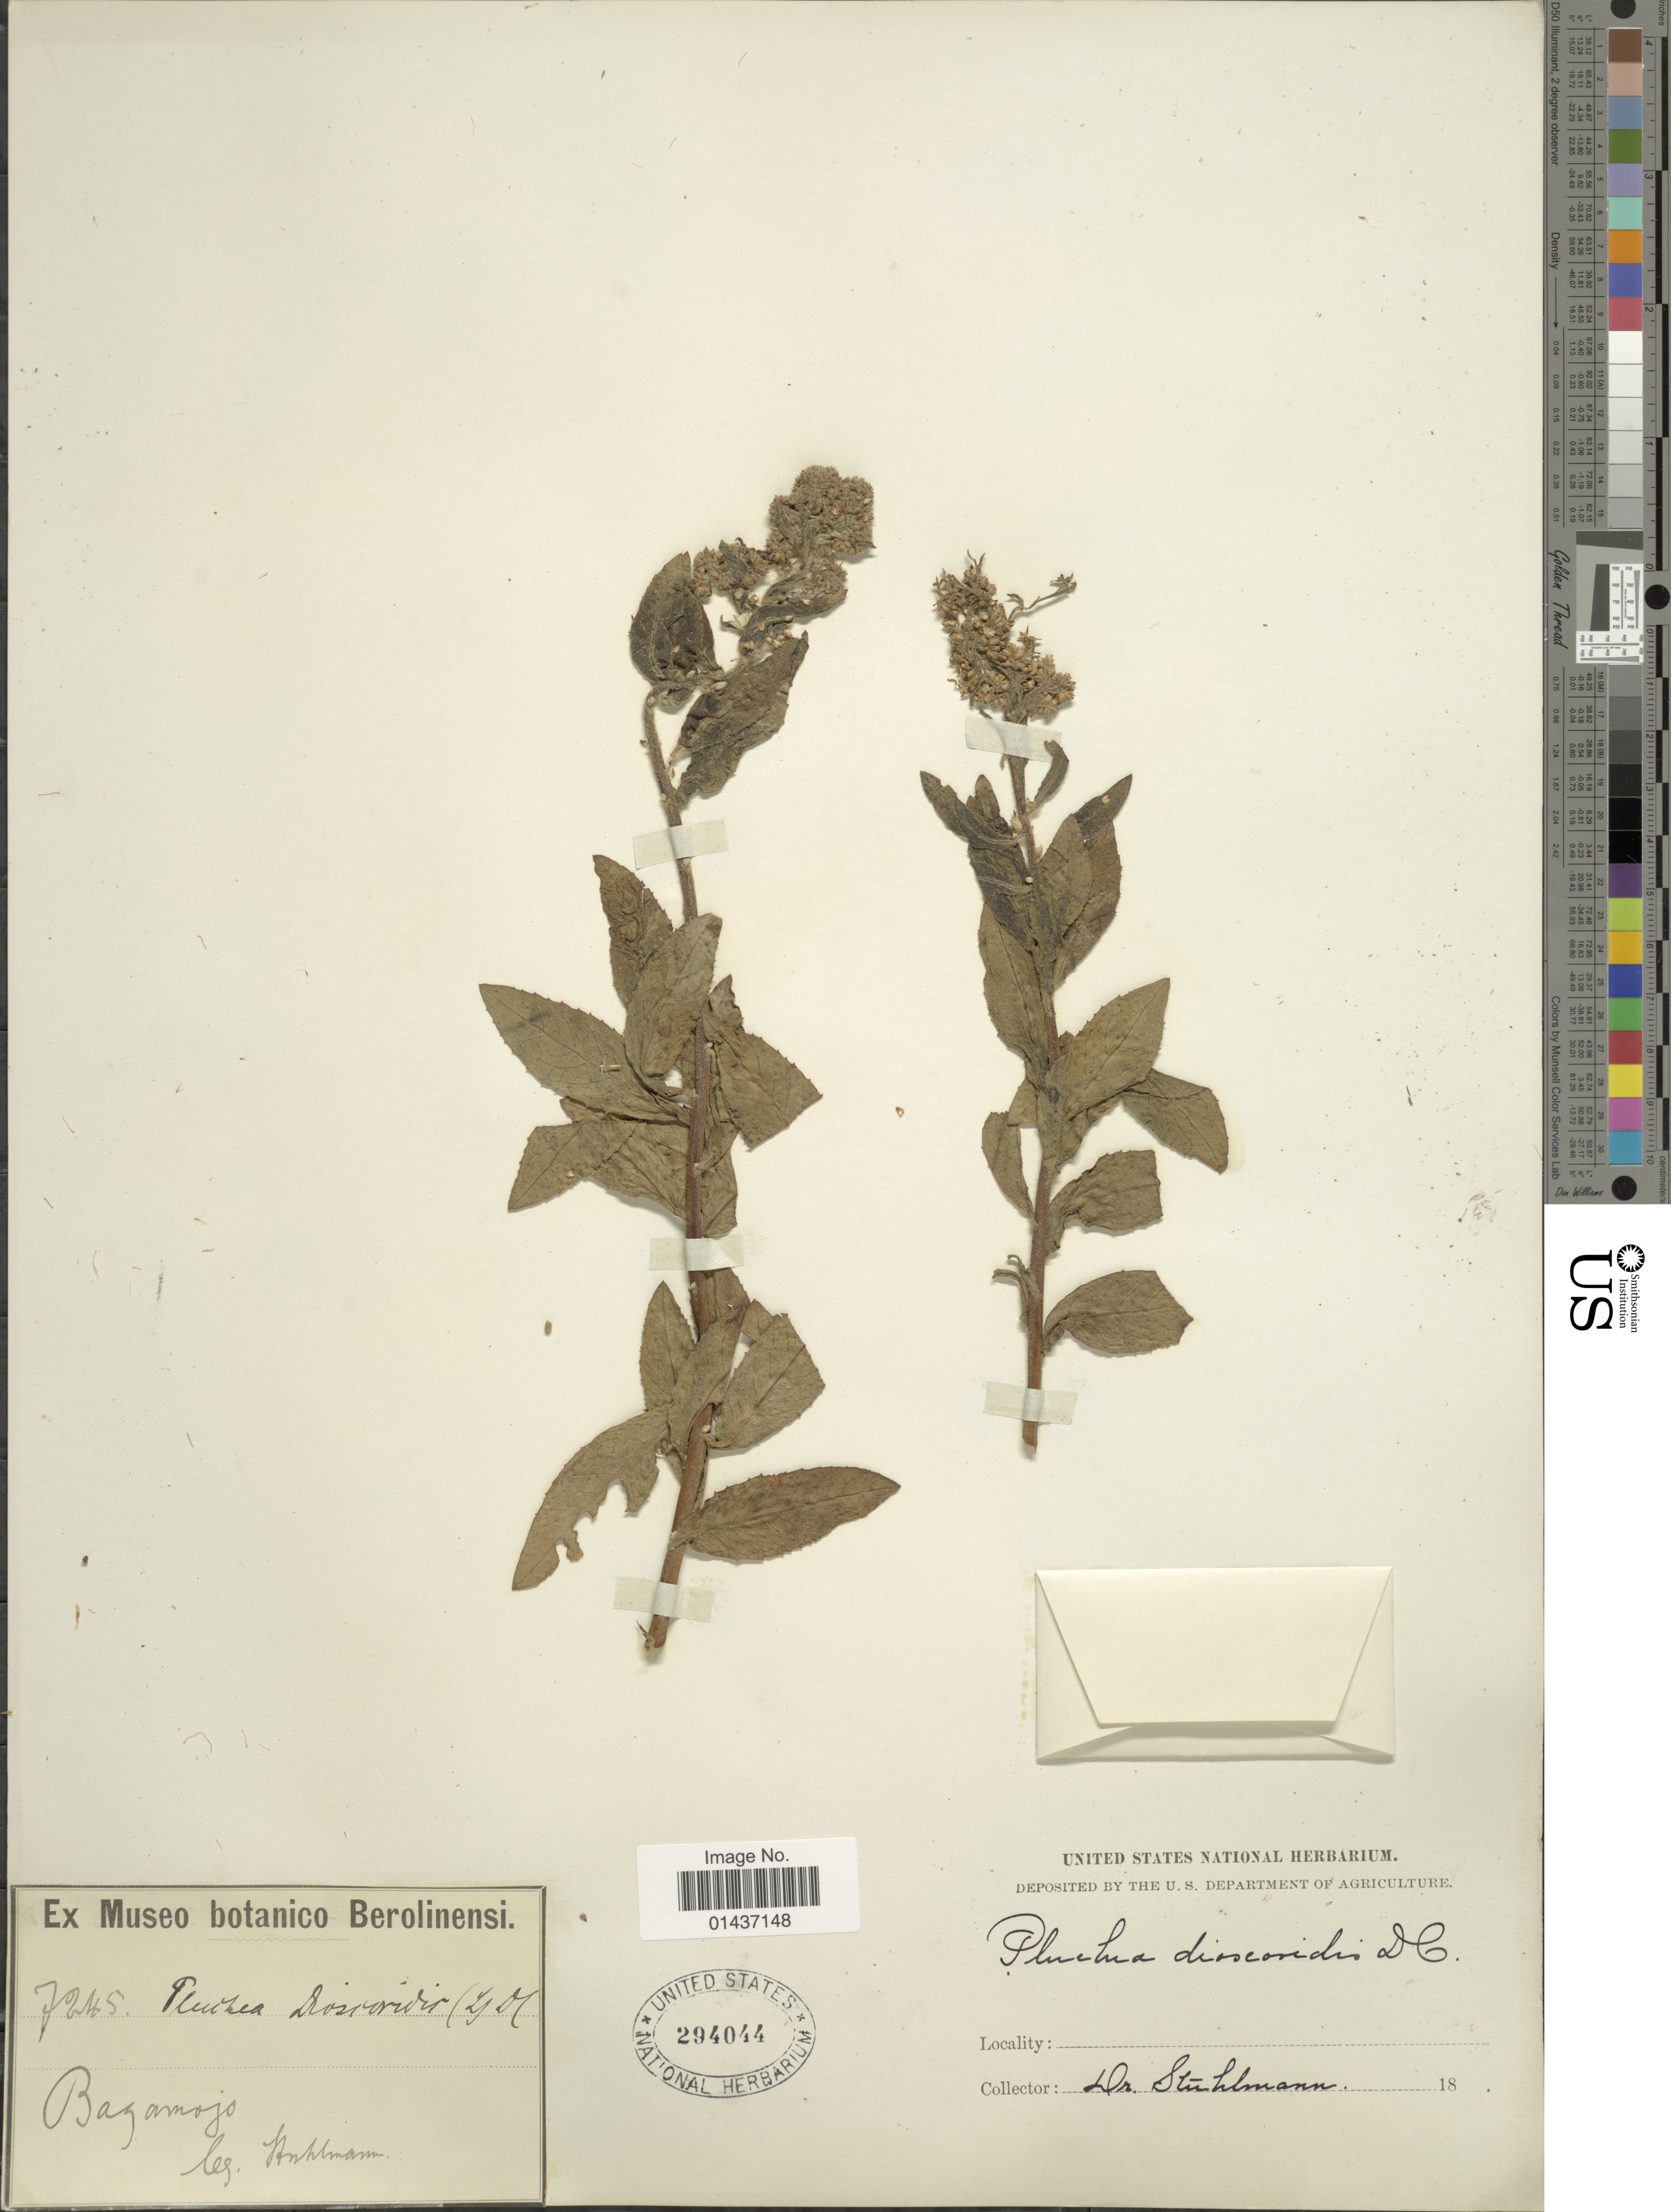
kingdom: Plantae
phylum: Tracheophyta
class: Magnoliopsida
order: Asterales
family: Asteraceae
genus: Pluchea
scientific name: Pluchea dioscoridis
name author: (L.) DC.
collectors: -. Stuhlmann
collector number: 7245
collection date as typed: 18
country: Tanzania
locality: Bagamojo.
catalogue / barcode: US 294044